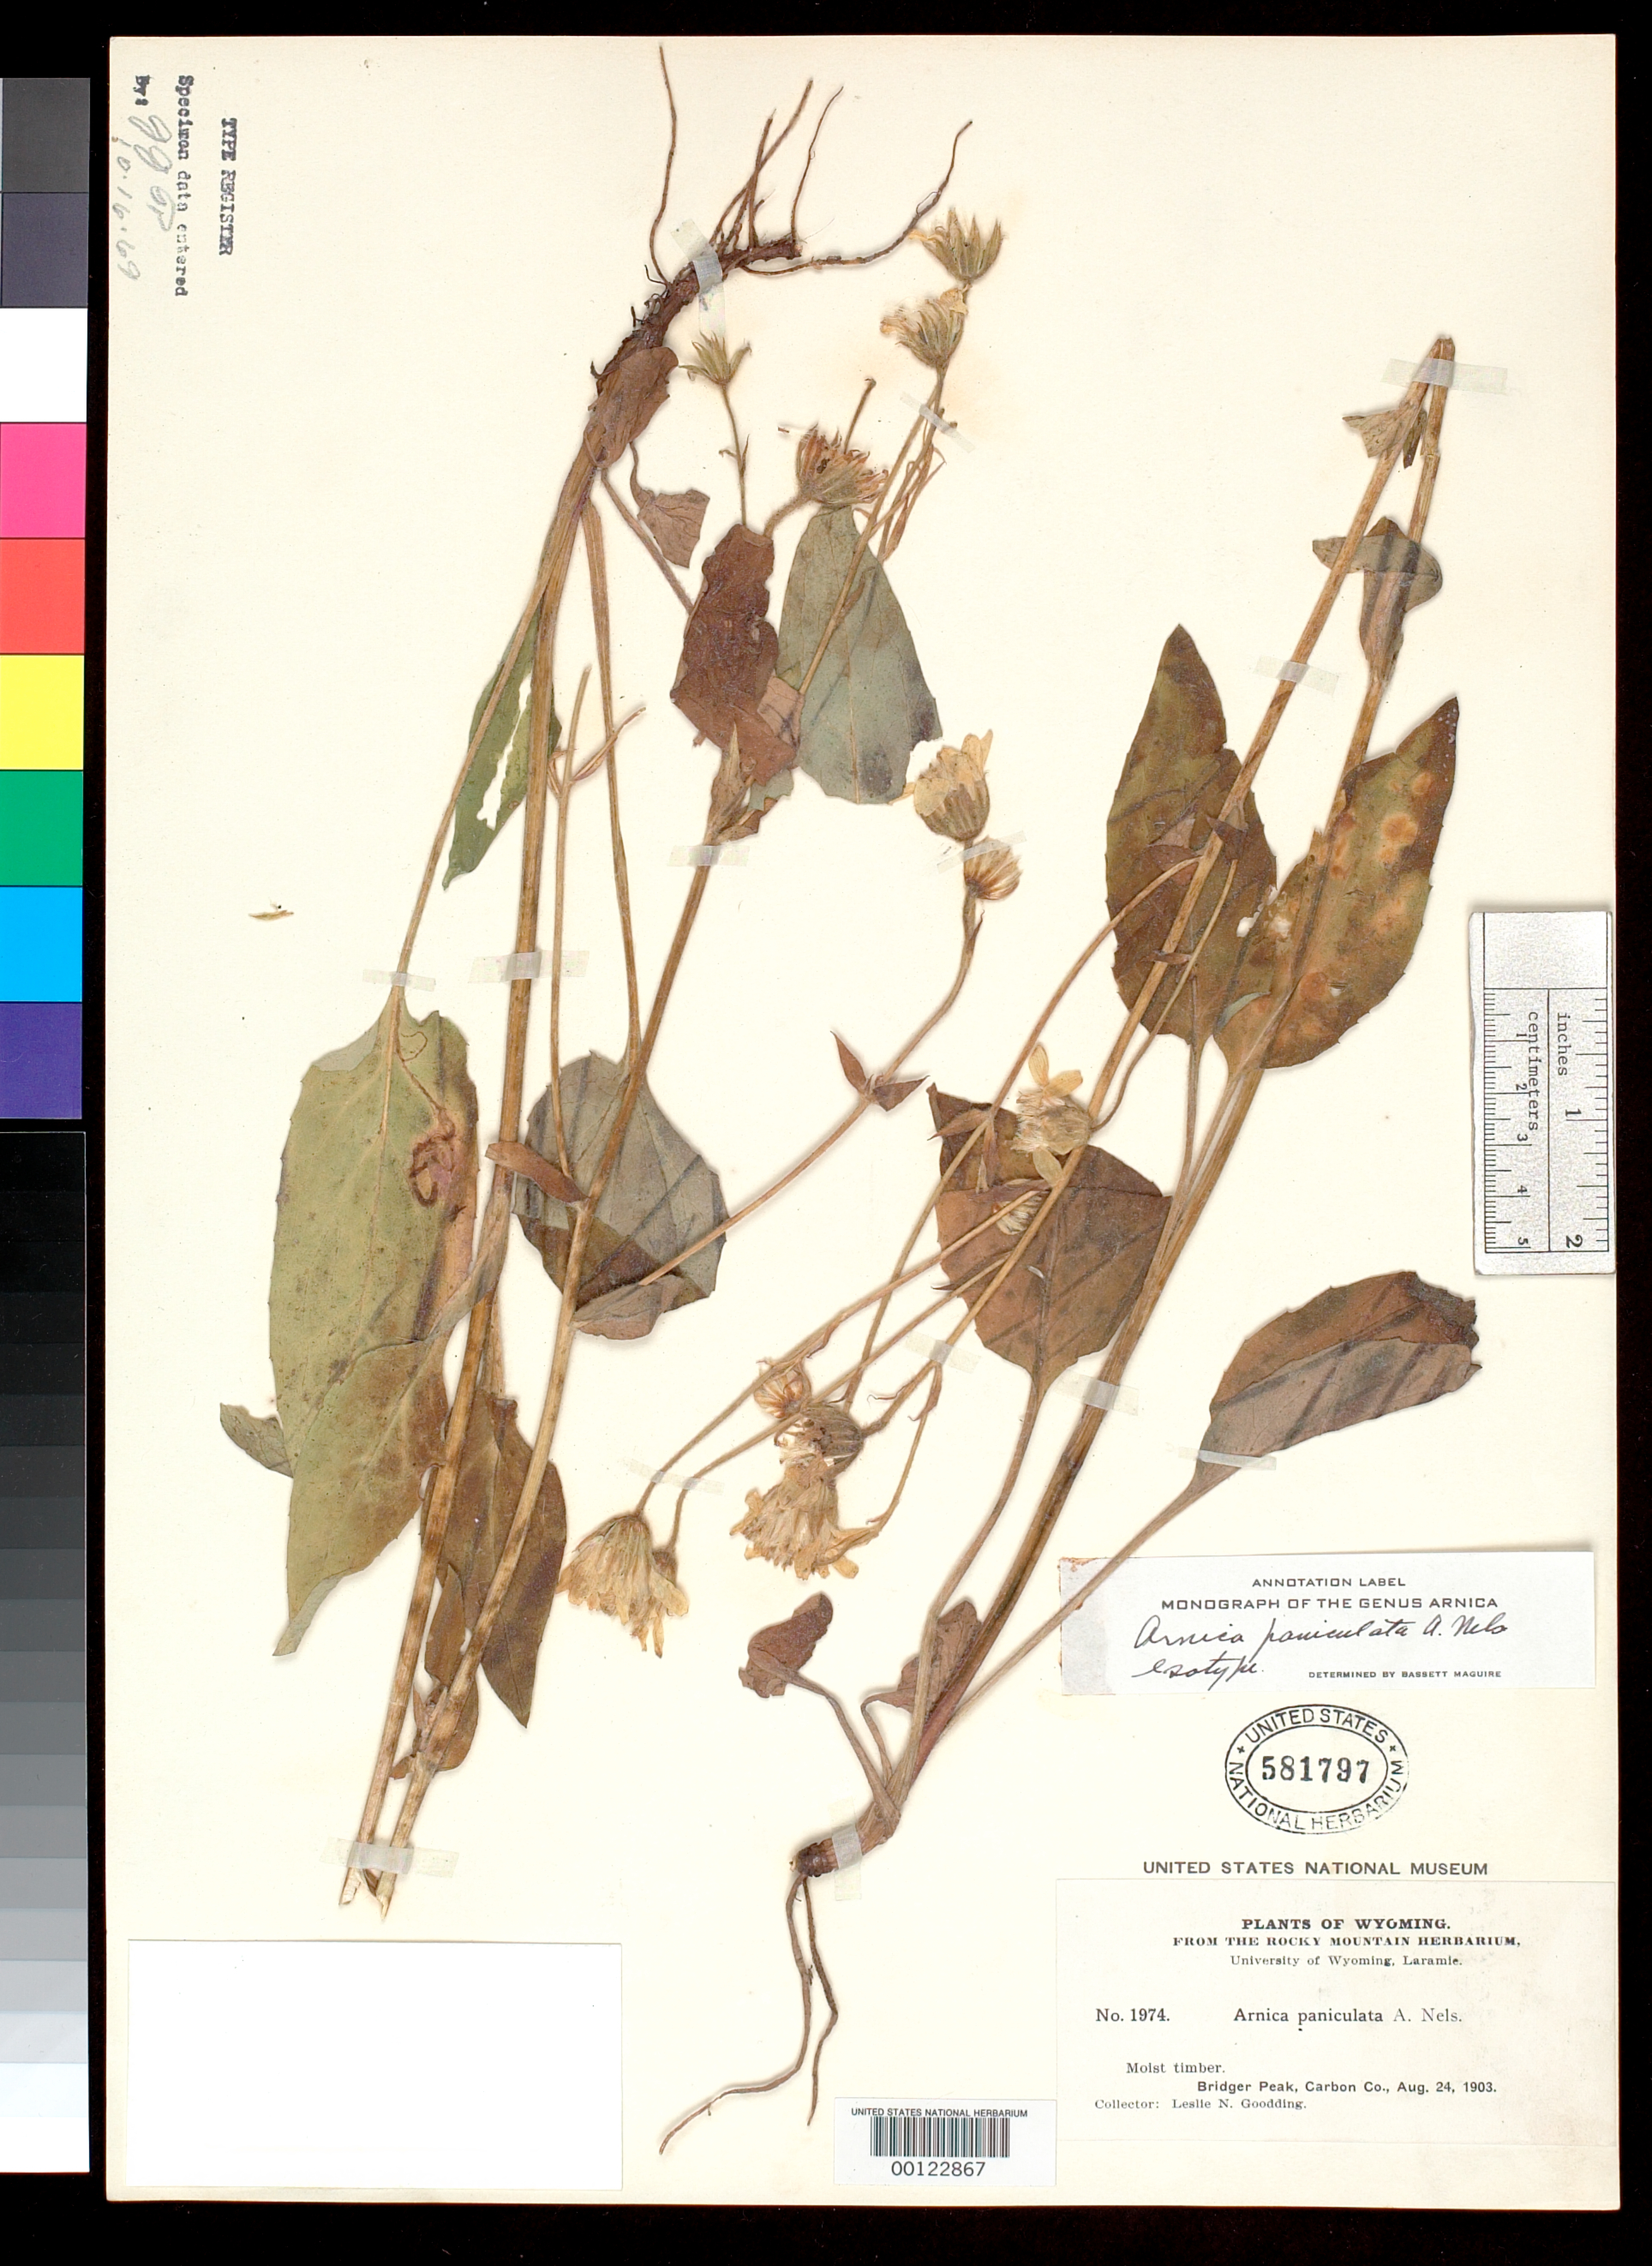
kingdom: Plantae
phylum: Tracheophyta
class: Magnoliopsida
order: Asterales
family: Asteraceae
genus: Arnica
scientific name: Arnica paniculata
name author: A. Nelson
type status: Isotype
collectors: L. N. Goodding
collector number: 1974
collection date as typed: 24 Aug 1903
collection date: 1903-08-24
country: United States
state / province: Wyoming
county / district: Carbon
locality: Bridger Peak.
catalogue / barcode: US 581797